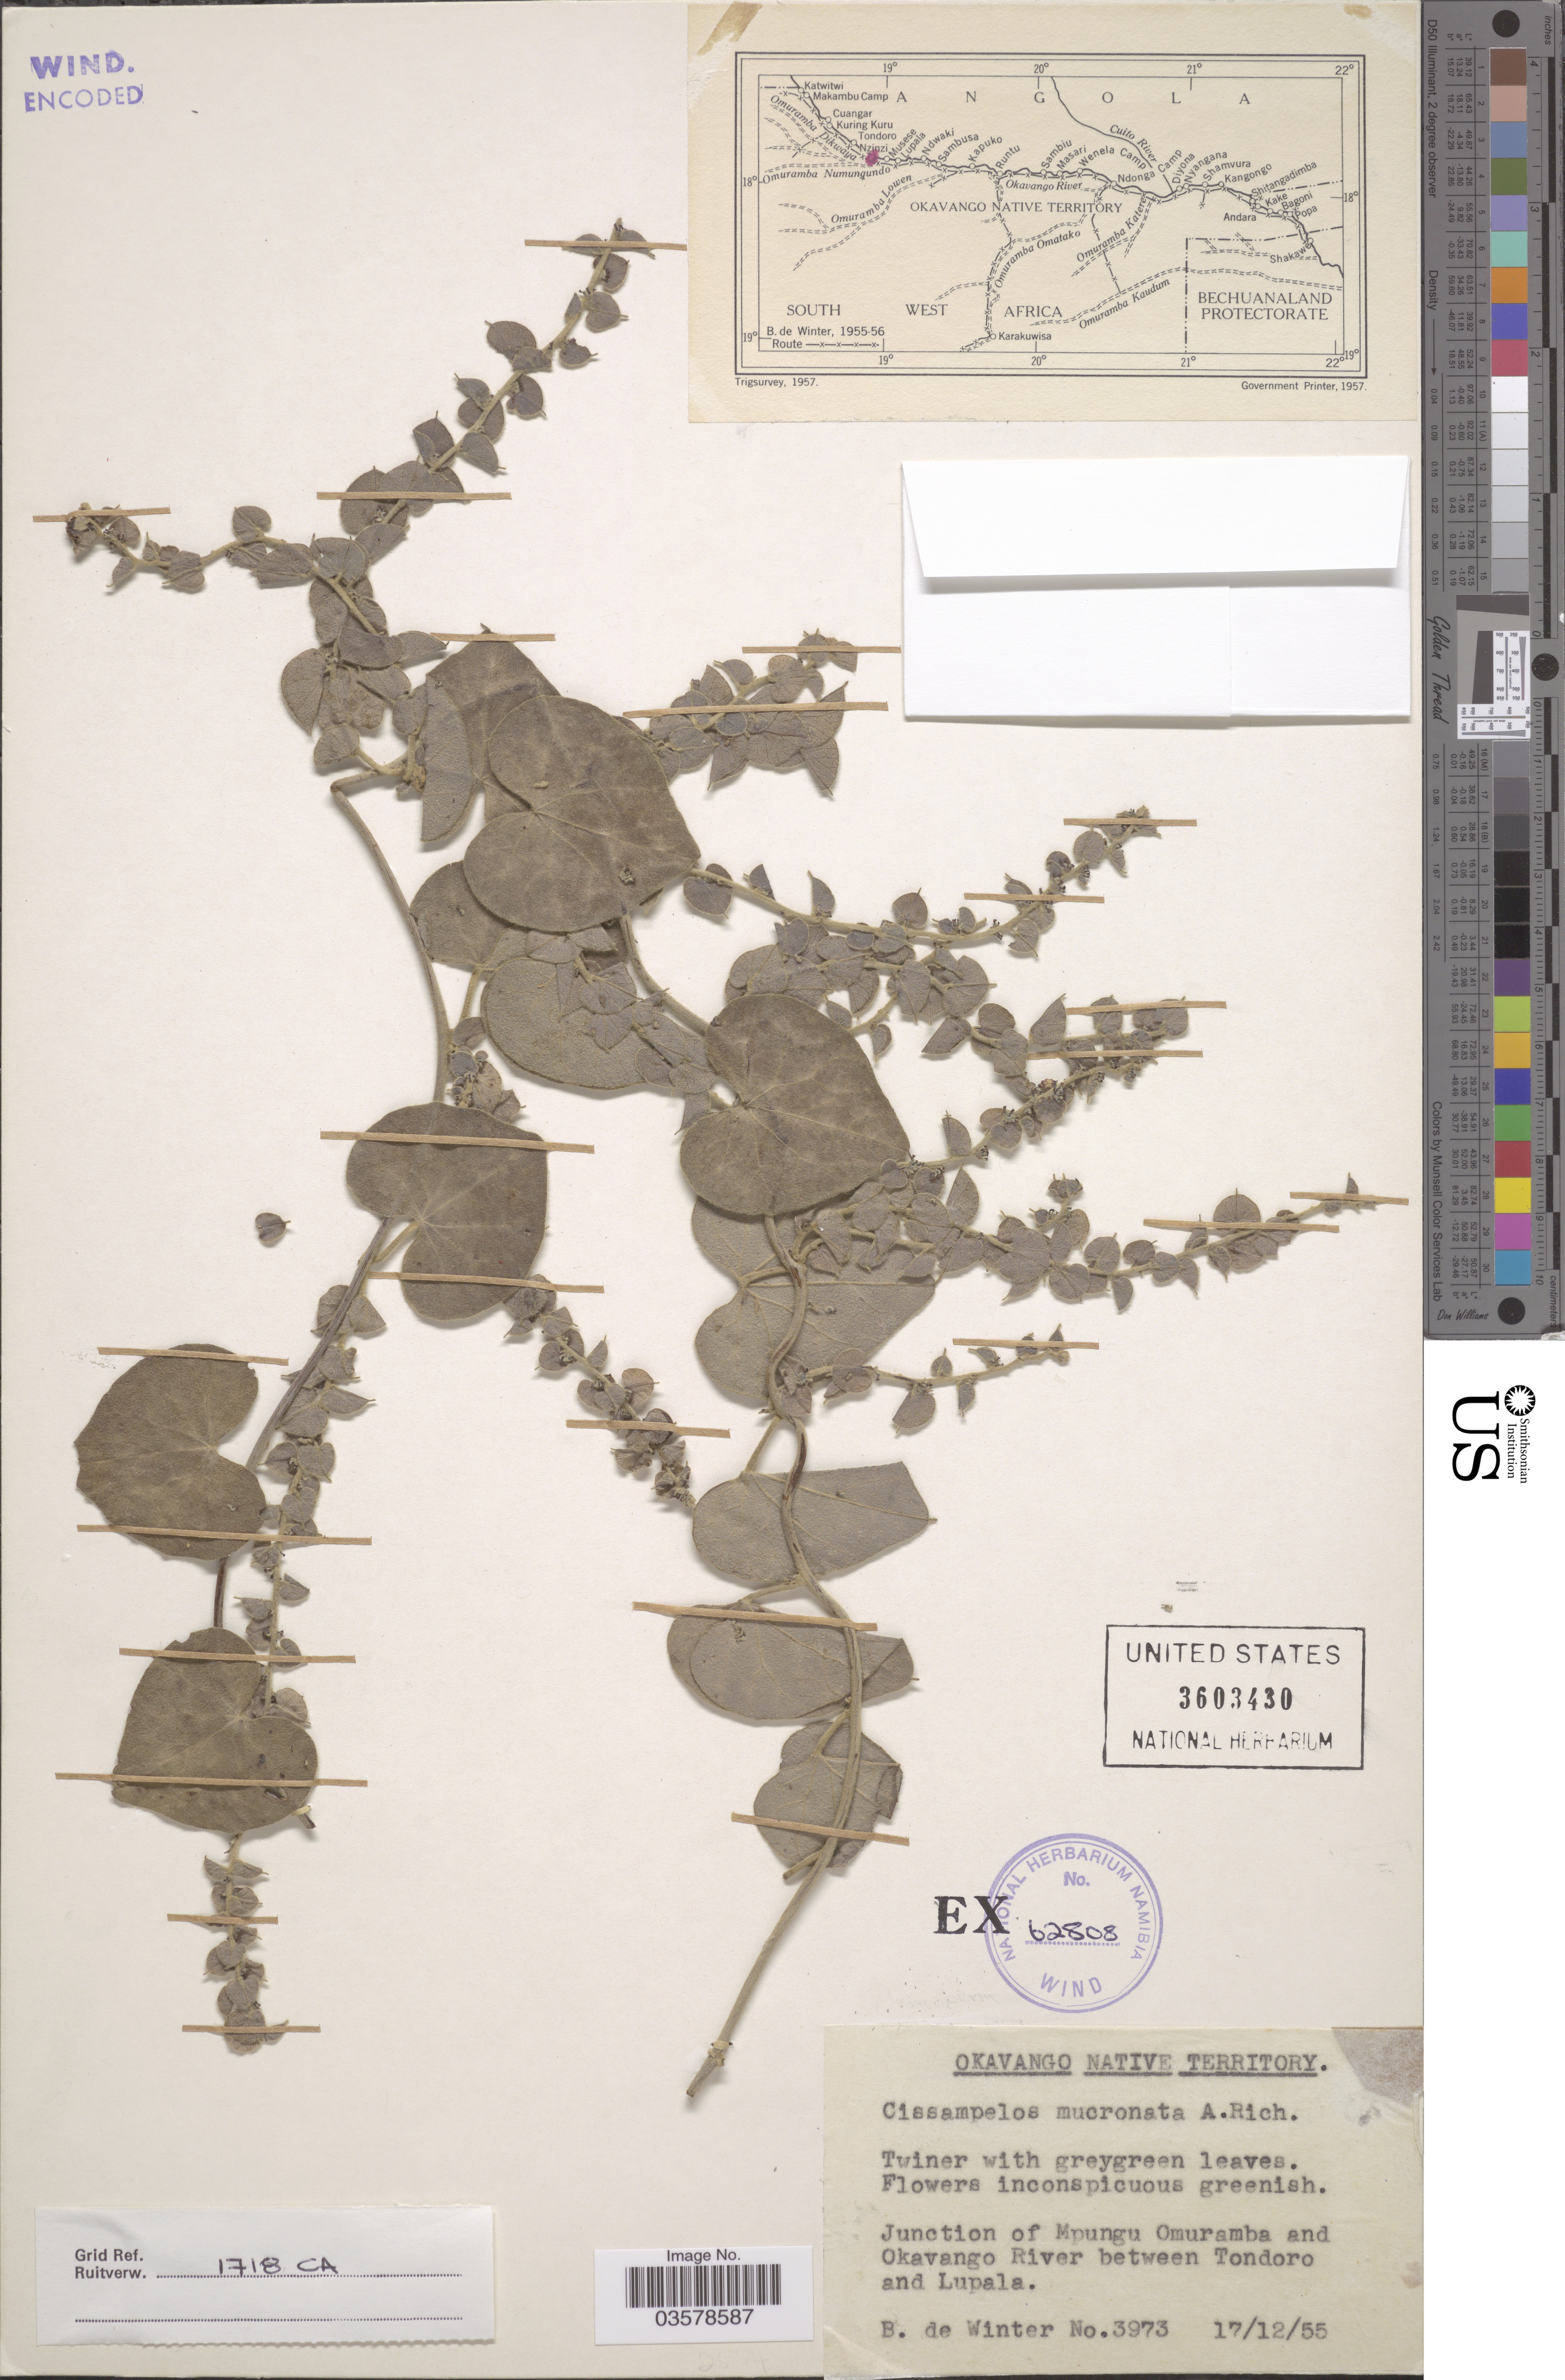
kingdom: Plantae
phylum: Tracheophyta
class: Magnoliopsida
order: Ranunculales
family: Menispermaceae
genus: Cissampelos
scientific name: Cissampelos mucronata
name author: A. Rich.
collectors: B. de Winter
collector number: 3973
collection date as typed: Transcribed d/m/y: 17/12/55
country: Namibia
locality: Okavango Native Territory. Junction of Mpungu Omuramba and Okavango River between Tondoro and Lupala.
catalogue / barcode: US 3603430